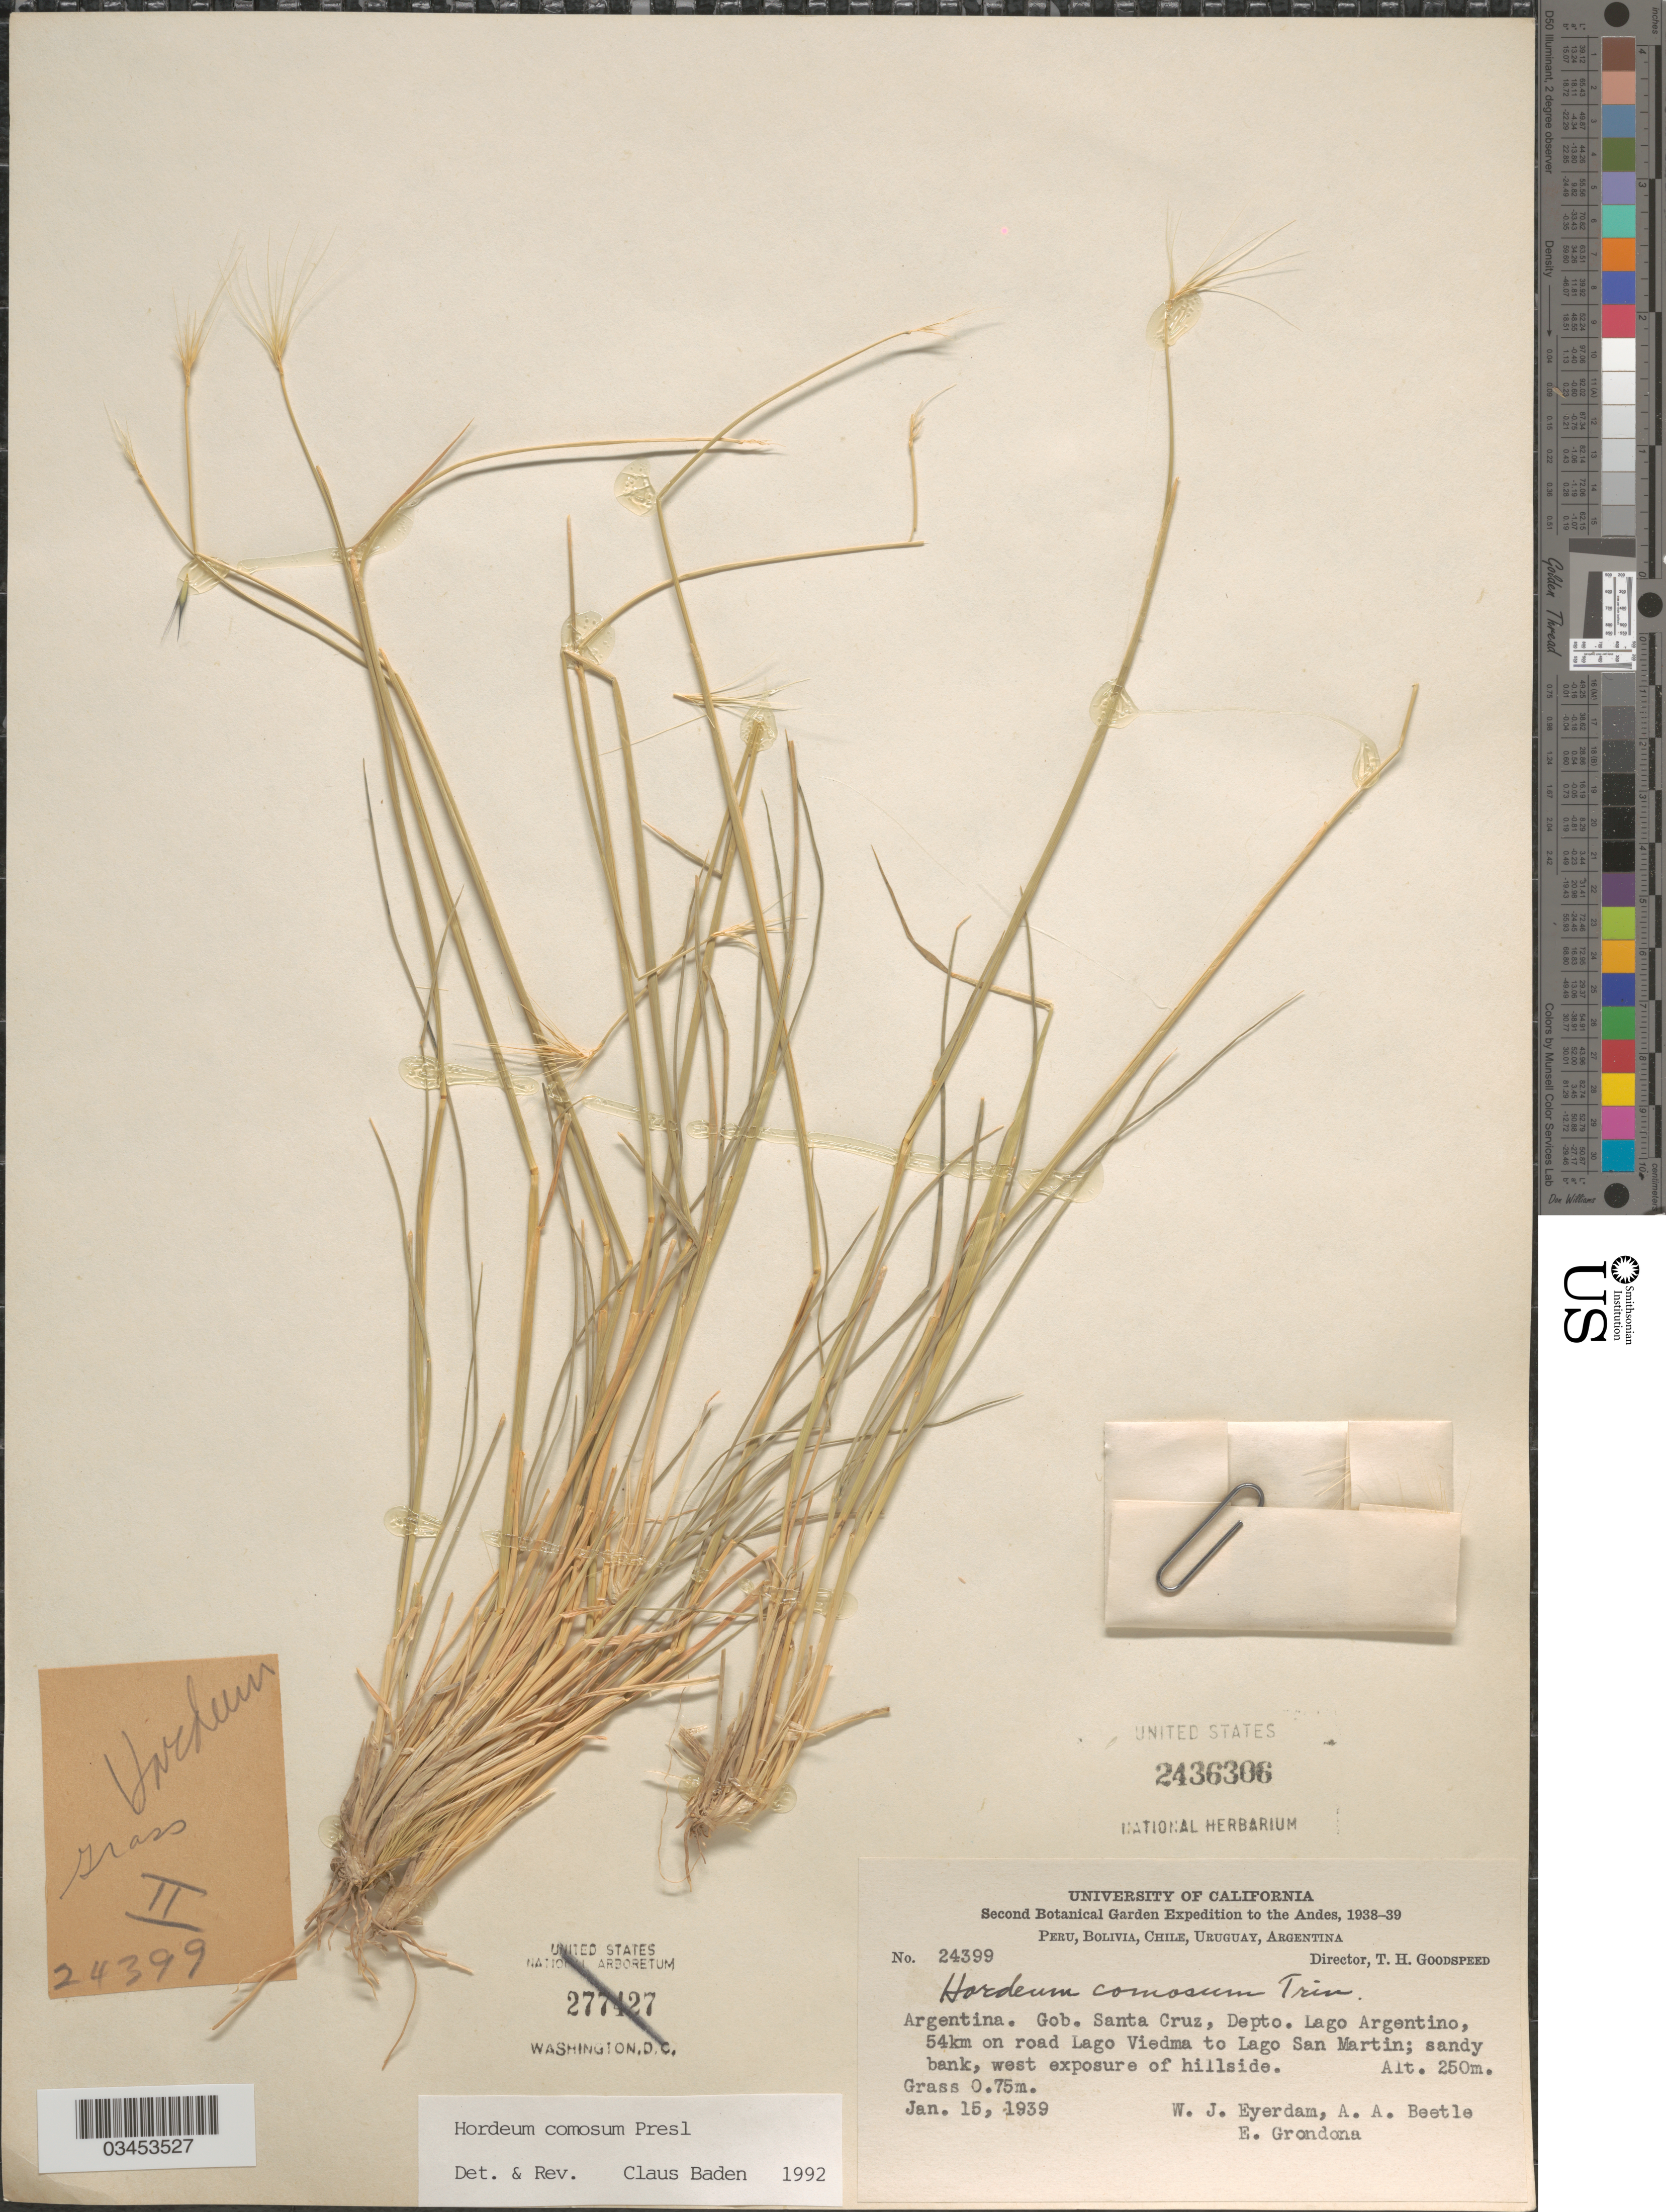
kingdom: Plantae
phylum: Tracheophyta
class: Liliopsida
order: Poales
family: Poaceae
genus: Hordeum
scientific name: Hordeum comosum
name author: J. Presl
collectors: W. J. Eyerdam, A. A. Beetle & E. Grondona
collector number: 24399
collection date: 1939-01-15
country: Argentina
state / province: Santa Cruz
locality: Gob. Santa Cruz, Depto. Lago Argentino, 54km on road Lago Wiedma to Lago San Martin, west exposure of hillside.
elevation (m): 250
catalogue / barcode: US 2436306